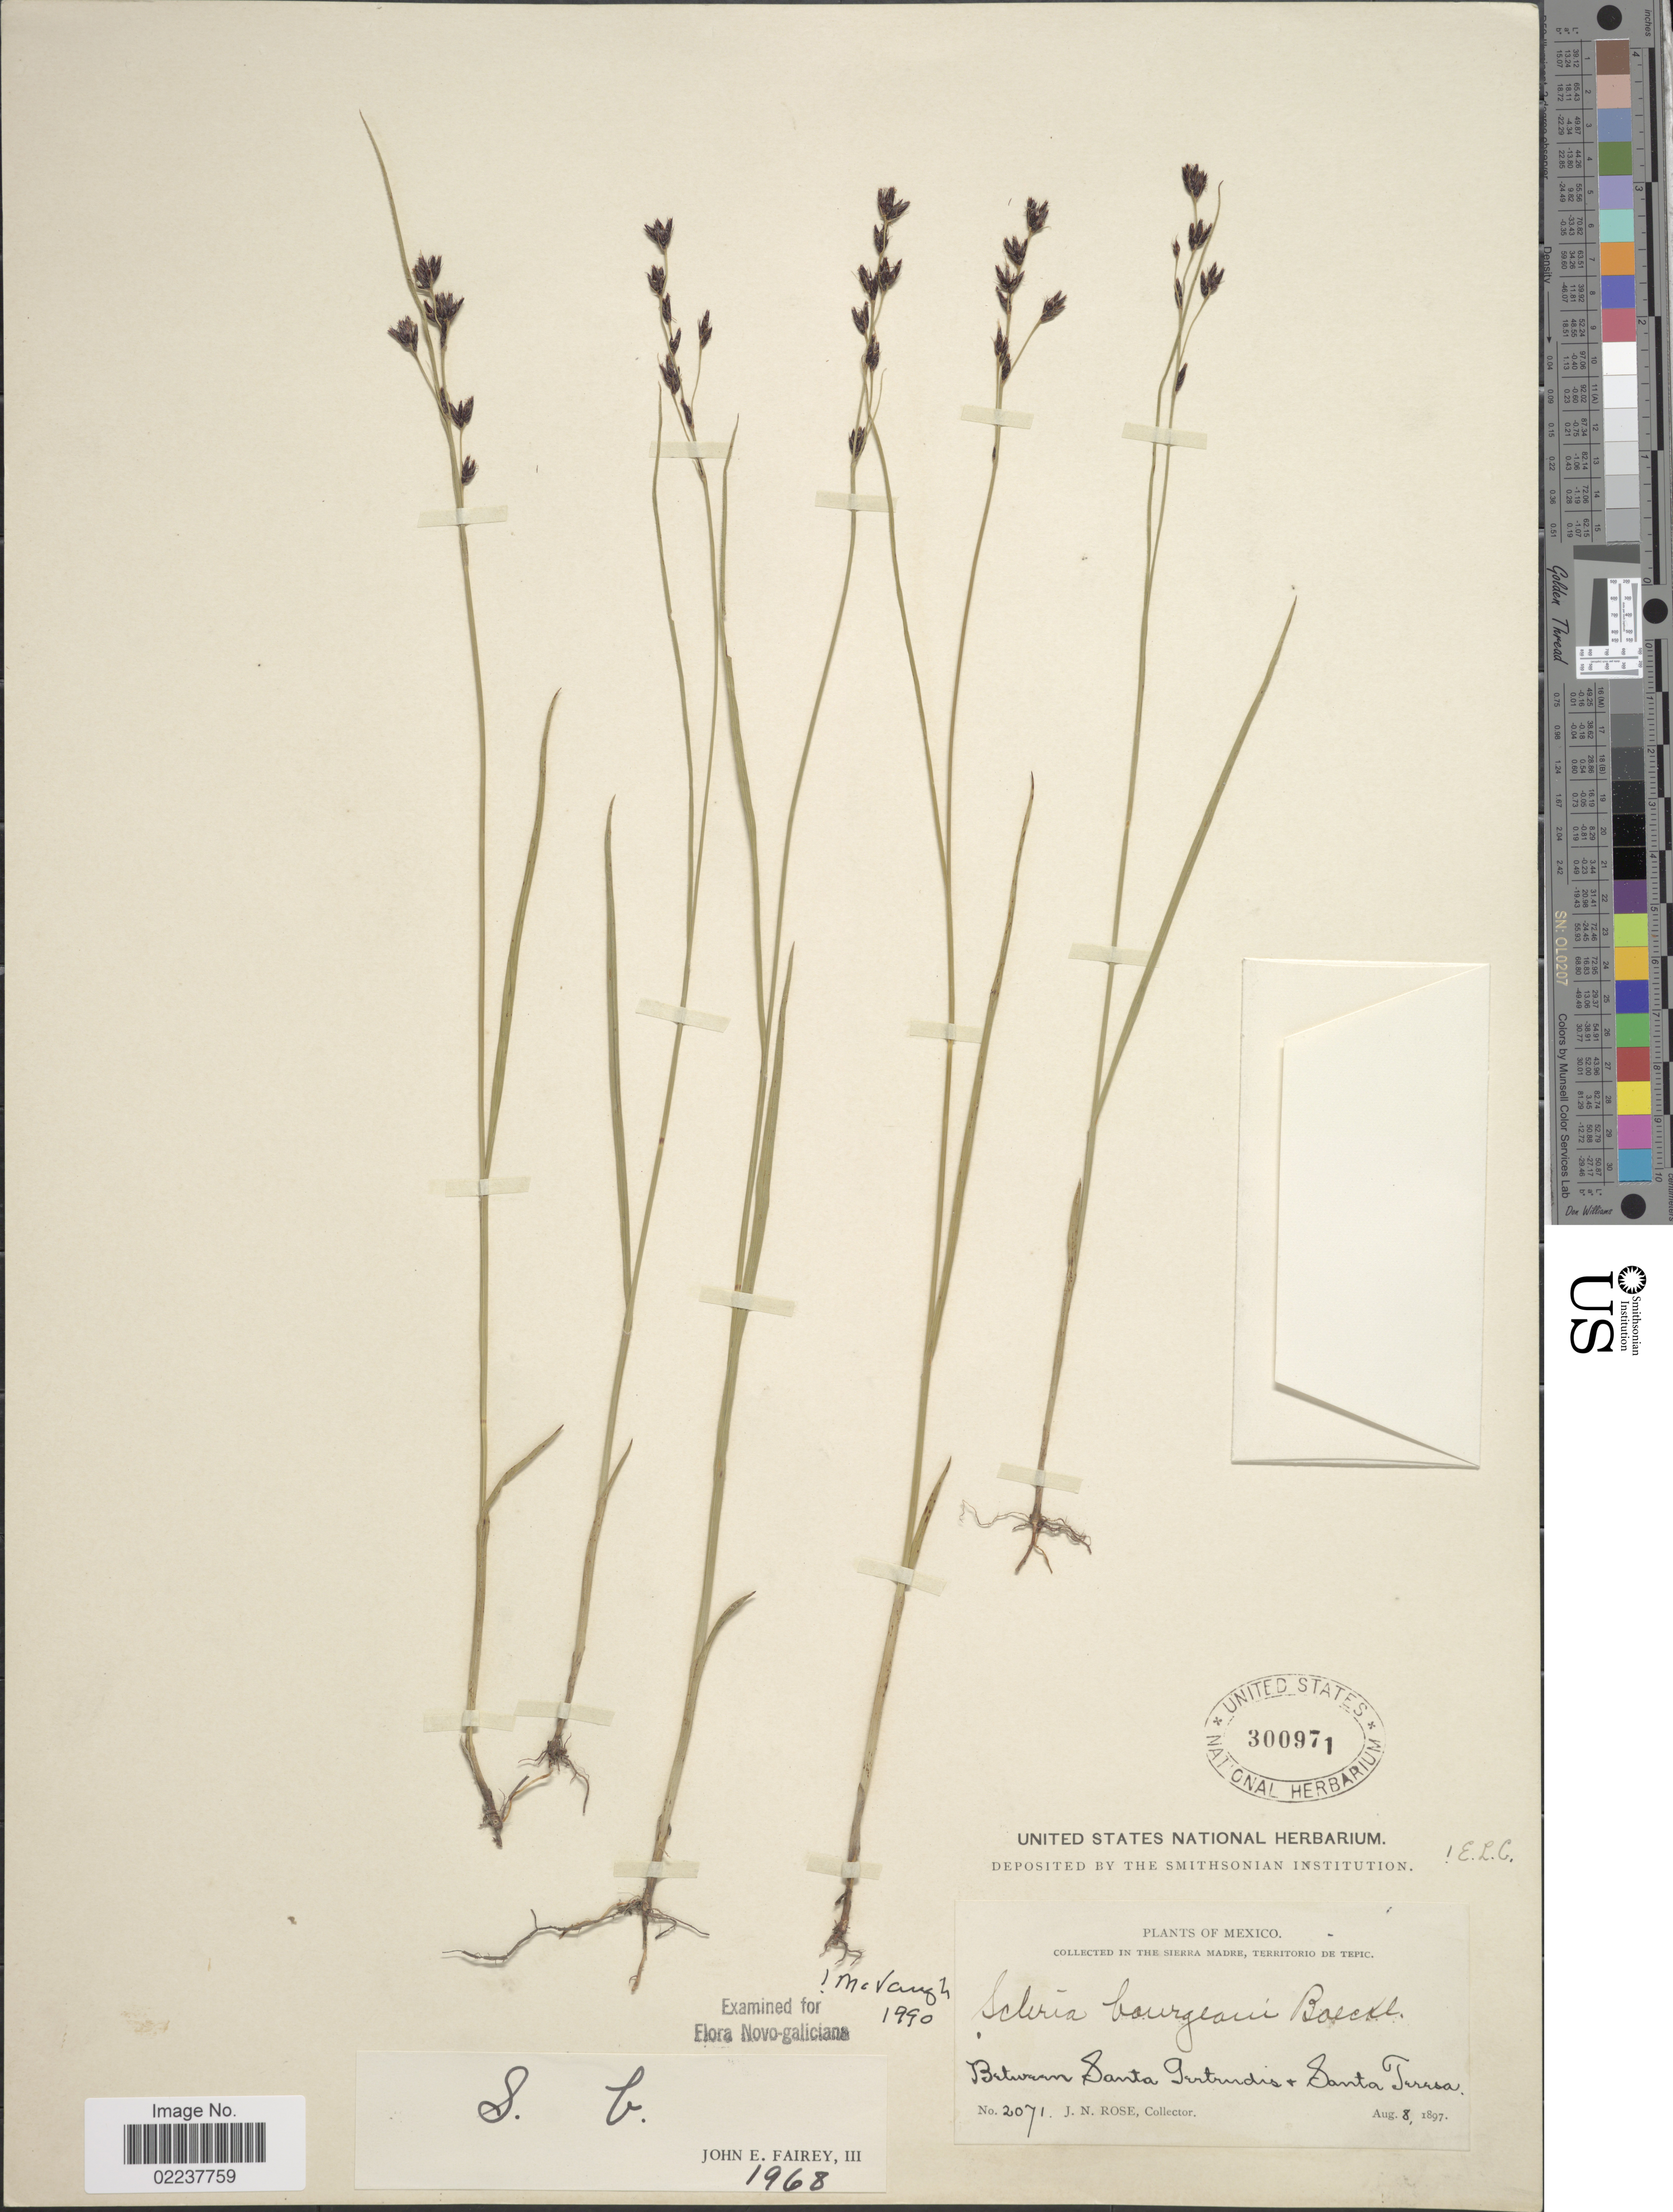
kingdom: Plantae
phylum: Tracheophyta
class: Liliopsida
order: Poales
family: Cyperaceae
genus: Scleria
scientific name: Scleria bourgeaui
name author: Boeckeler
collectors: J. N. Rose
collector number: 2071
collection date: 1897-08-08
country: Mexico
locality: Sierra Madre, Territorio de Tepic, Between Santa Gertrudis & Santa Teresa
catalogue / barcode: US 300971